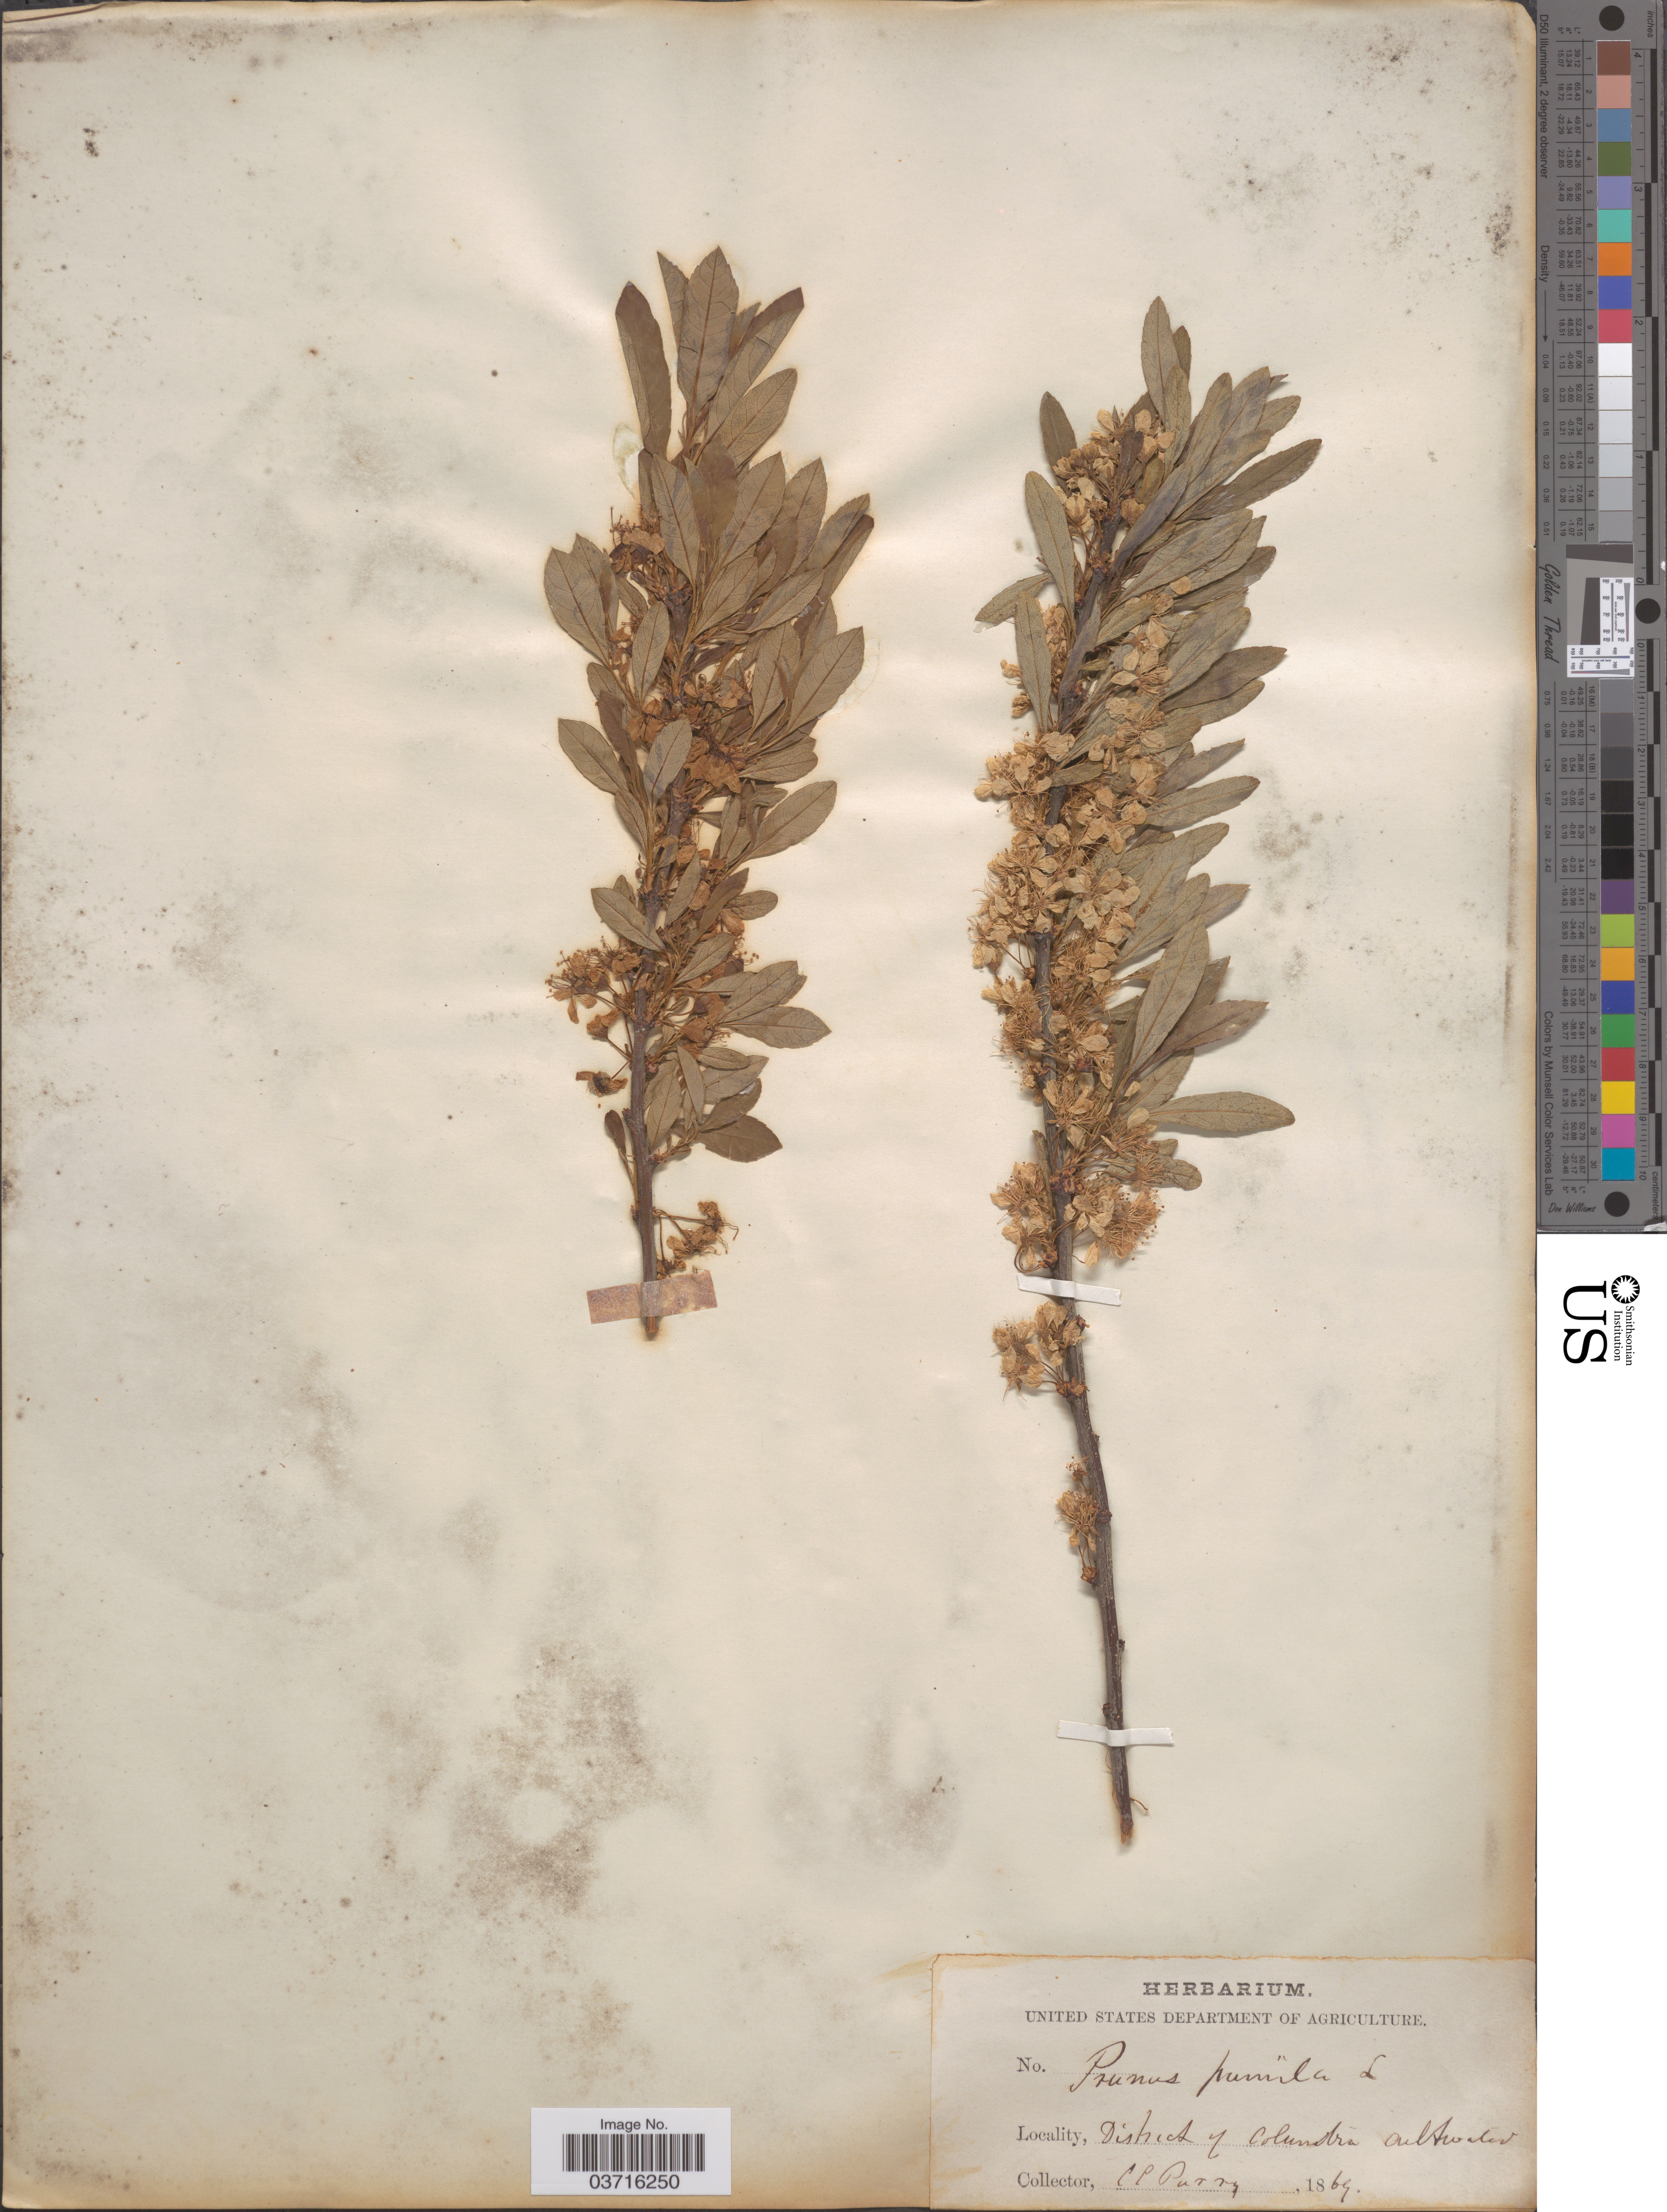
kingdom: Plantae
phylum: Tracheophyta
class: Magnoliopsida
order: Rosales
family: Rosaceae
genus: Prunus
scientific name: Prunus pumila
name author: L.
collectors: C. C. Parry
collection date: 1869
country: United States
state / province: District of Columbia